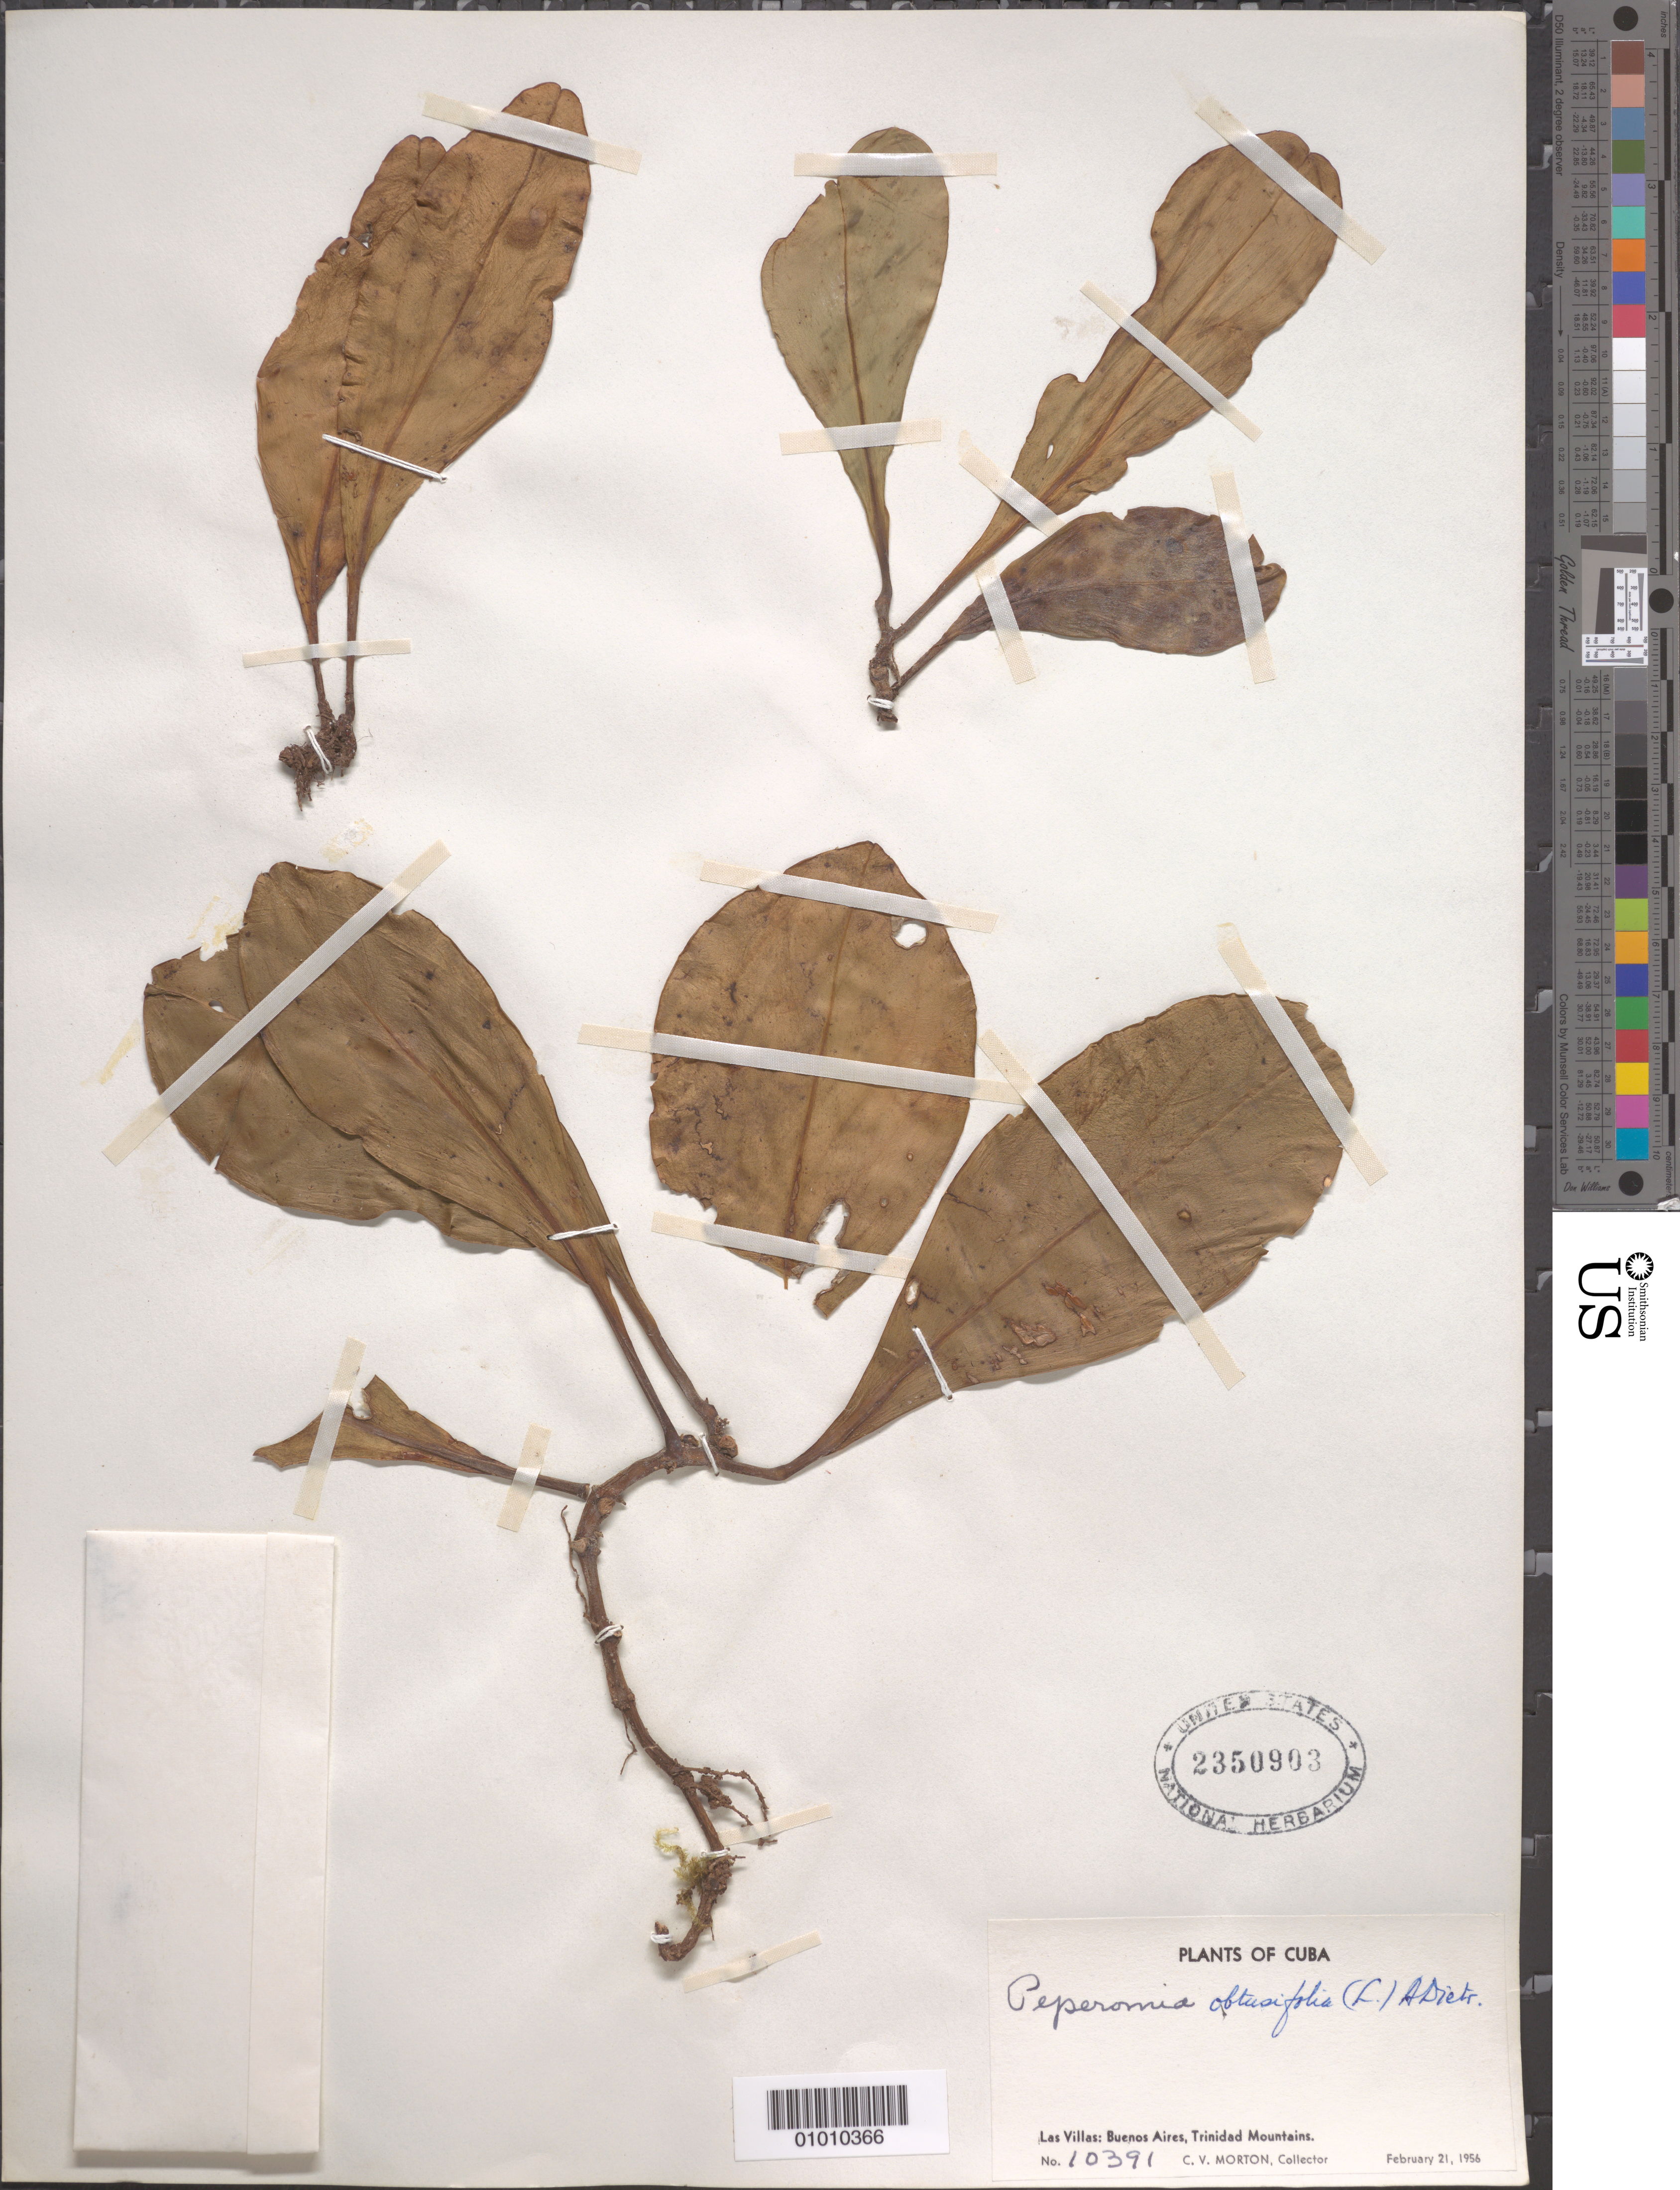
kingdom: Plantae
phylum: Tracheophyta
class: Magnoliopsida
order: Piperales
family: Piperaceae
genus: Peperomia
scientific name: Peperomia obtusifolia var. obtusifolia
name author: (L.) A. Dietr.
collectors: C. V. Morton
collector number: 10391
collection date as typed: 21 Feb 1956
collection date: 1956-02-21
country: Cuba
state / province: Las Villas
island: Cuba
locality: Buenos Aires, Trinidad Mts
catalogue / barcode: US 2350903